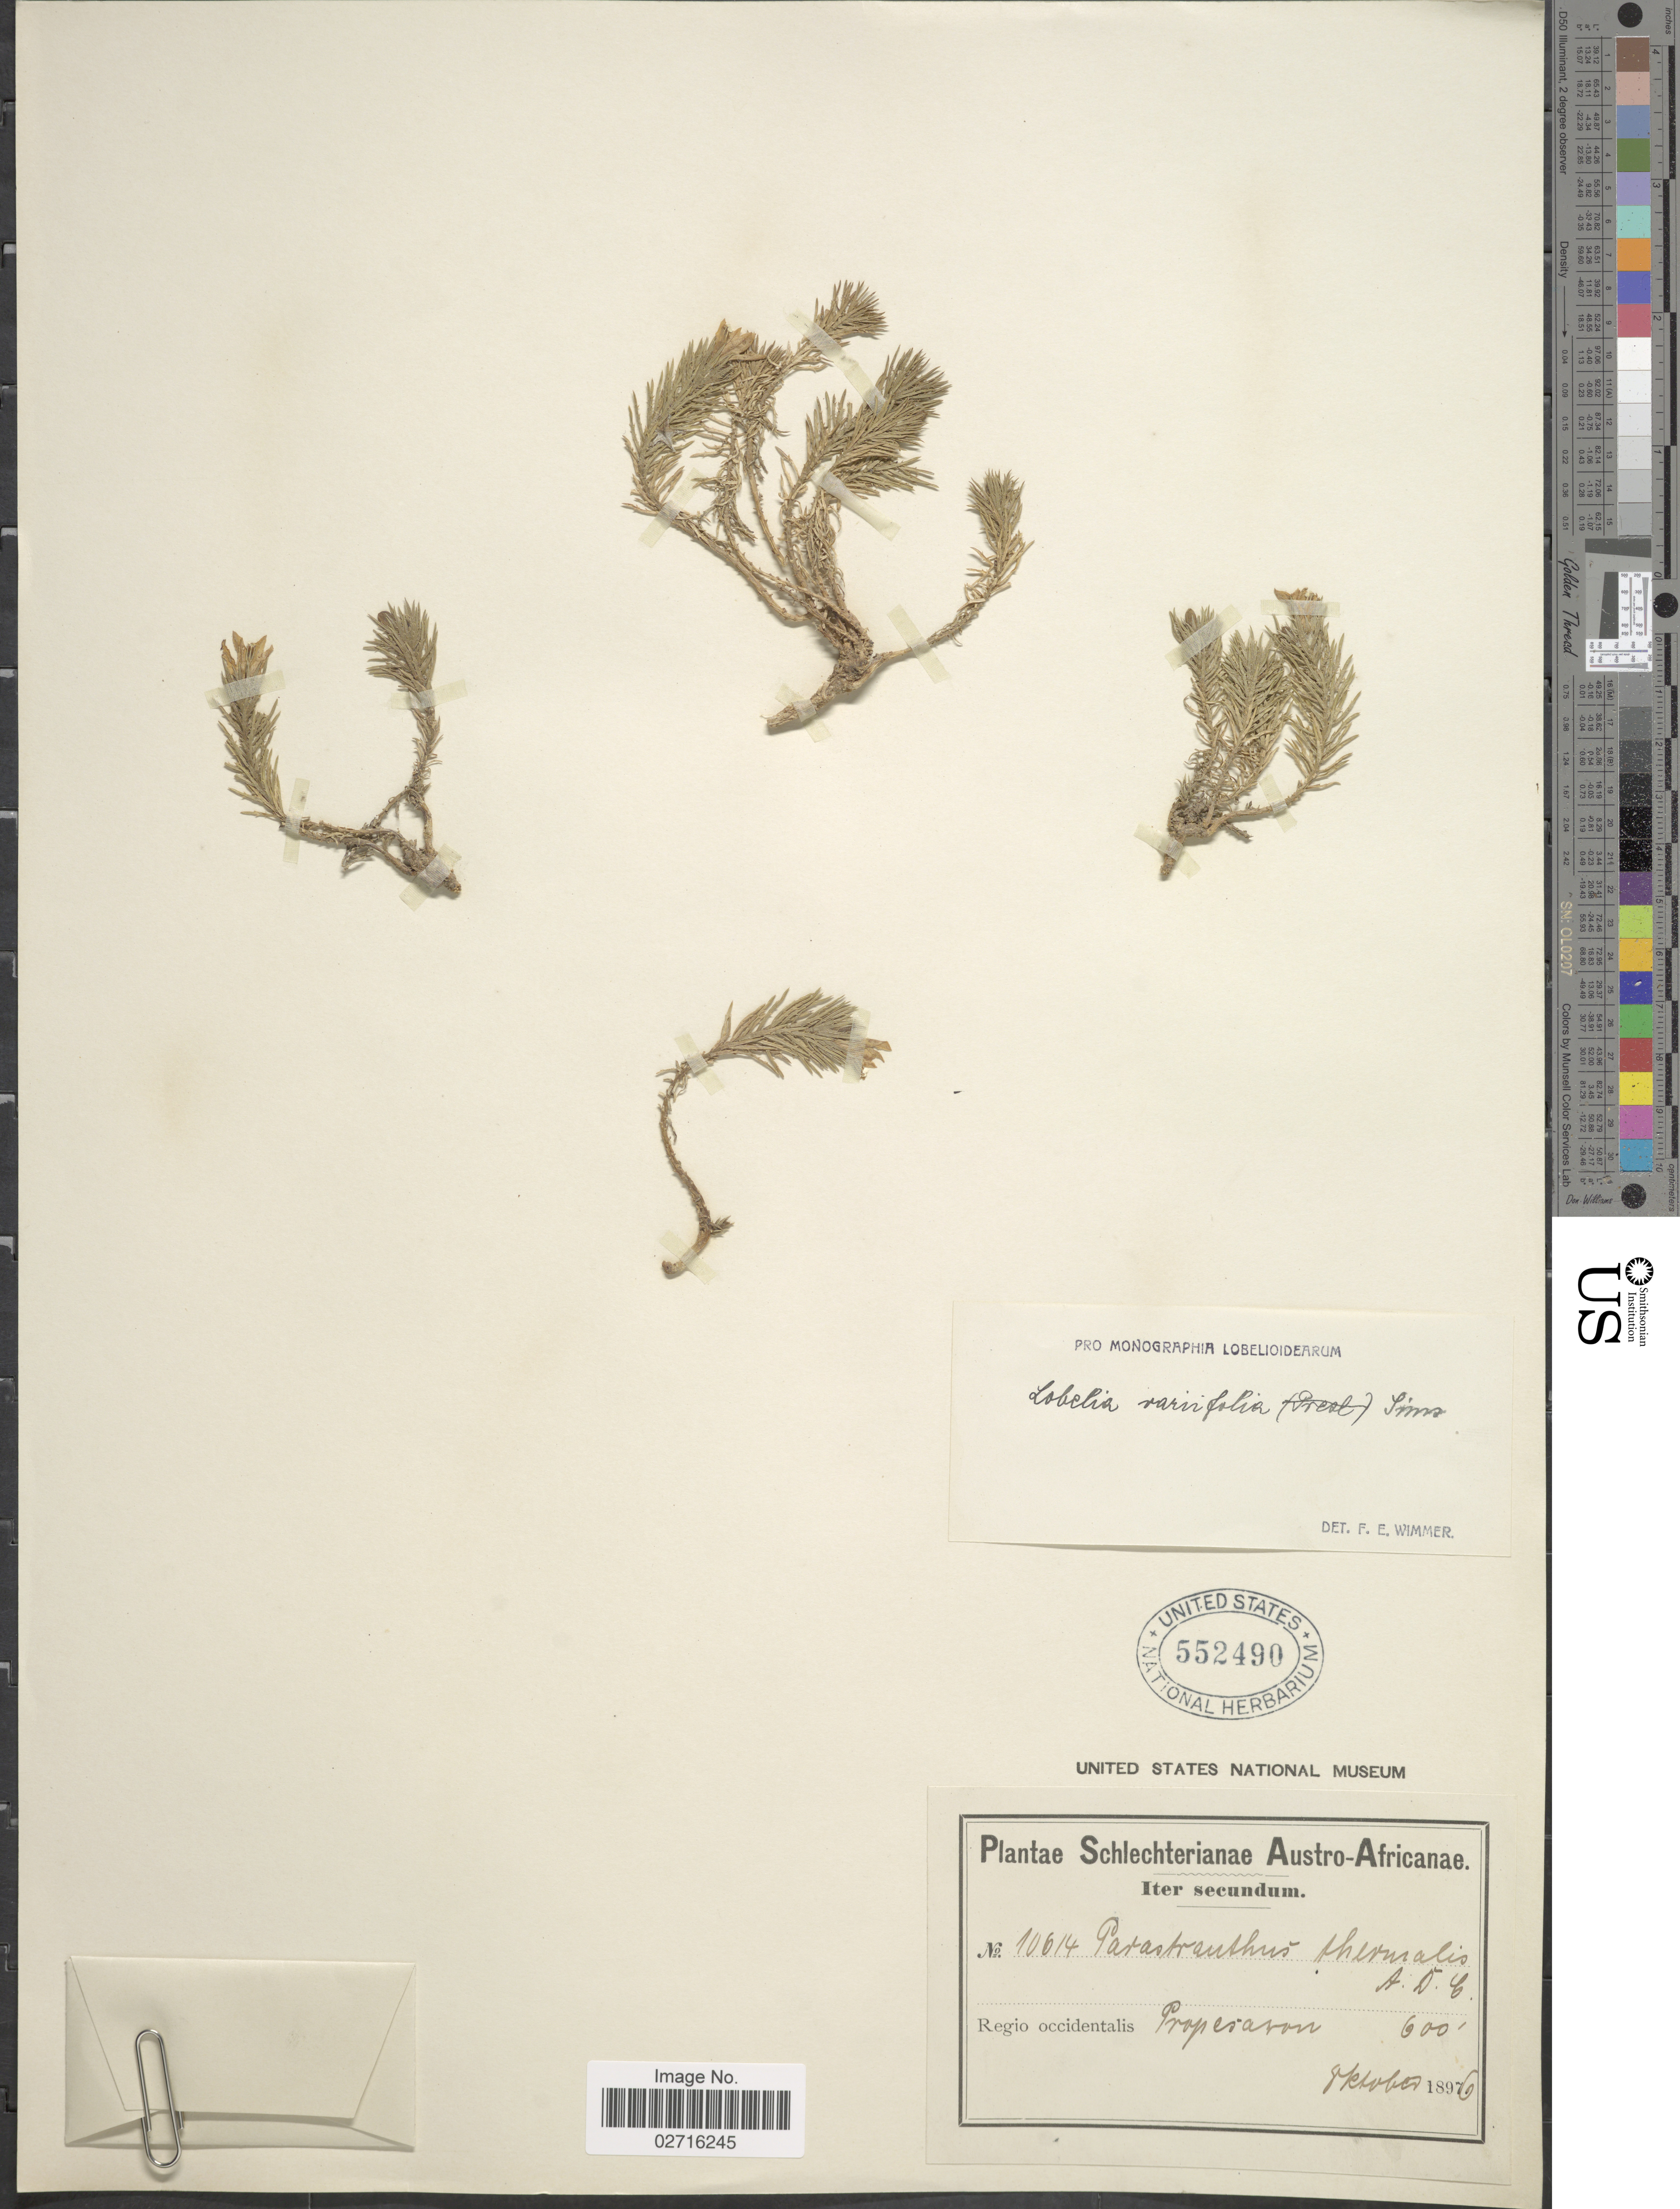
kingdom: Plantae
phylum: Tracheophyta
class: Magnoliopsida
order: Asterales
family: Campanulaceae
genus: Lobelia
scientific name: Lobelia variifolia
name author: Sims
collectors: Schlechter, --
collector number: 10614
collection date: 1896-10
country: South Africa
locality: Austro-Africanae, Regio occidentalis, Propesaxon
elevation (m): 183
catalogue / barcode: US 552490